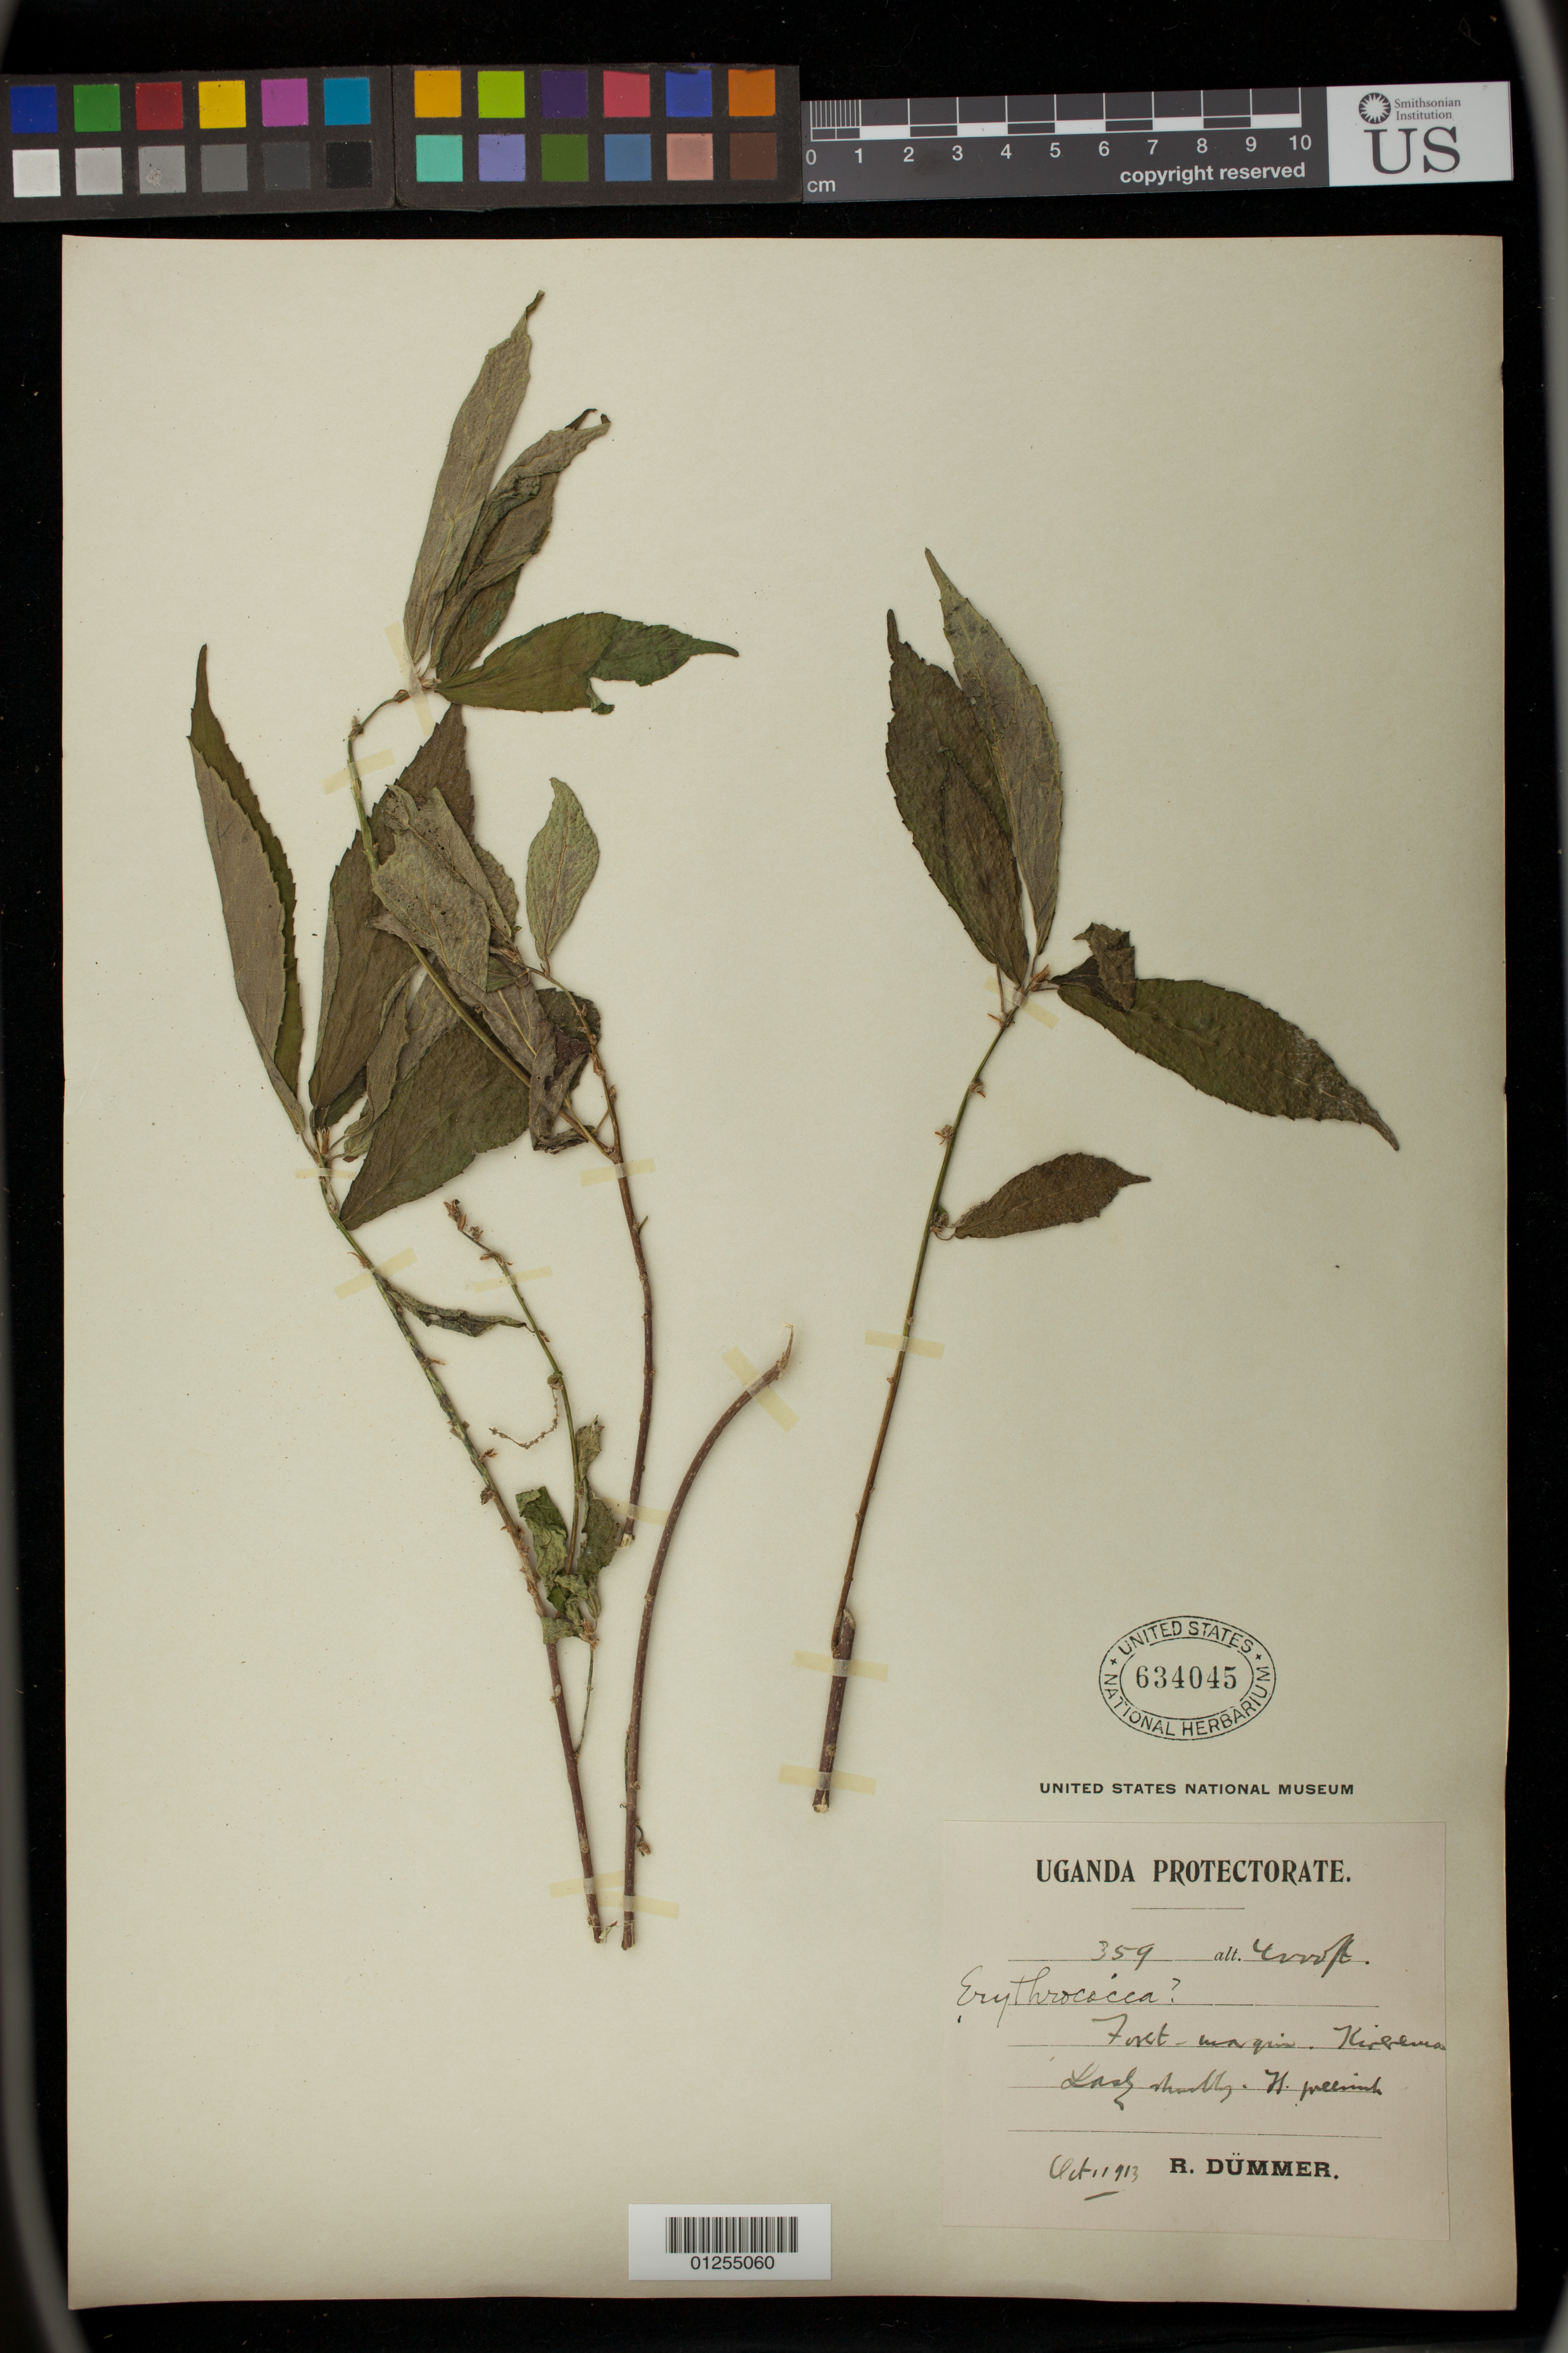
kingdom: Plantae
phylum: Tracheophyta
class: Magnoliopsida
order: Malpighiales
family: Euphorbiaceae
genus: Erythrococca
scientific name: Erythrococca sp.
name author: Benth.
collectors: R. Dümmer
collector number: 359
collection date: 1913-10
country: Uganda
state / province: Western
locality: Kirirema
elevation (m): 1219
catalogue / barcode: US 634045